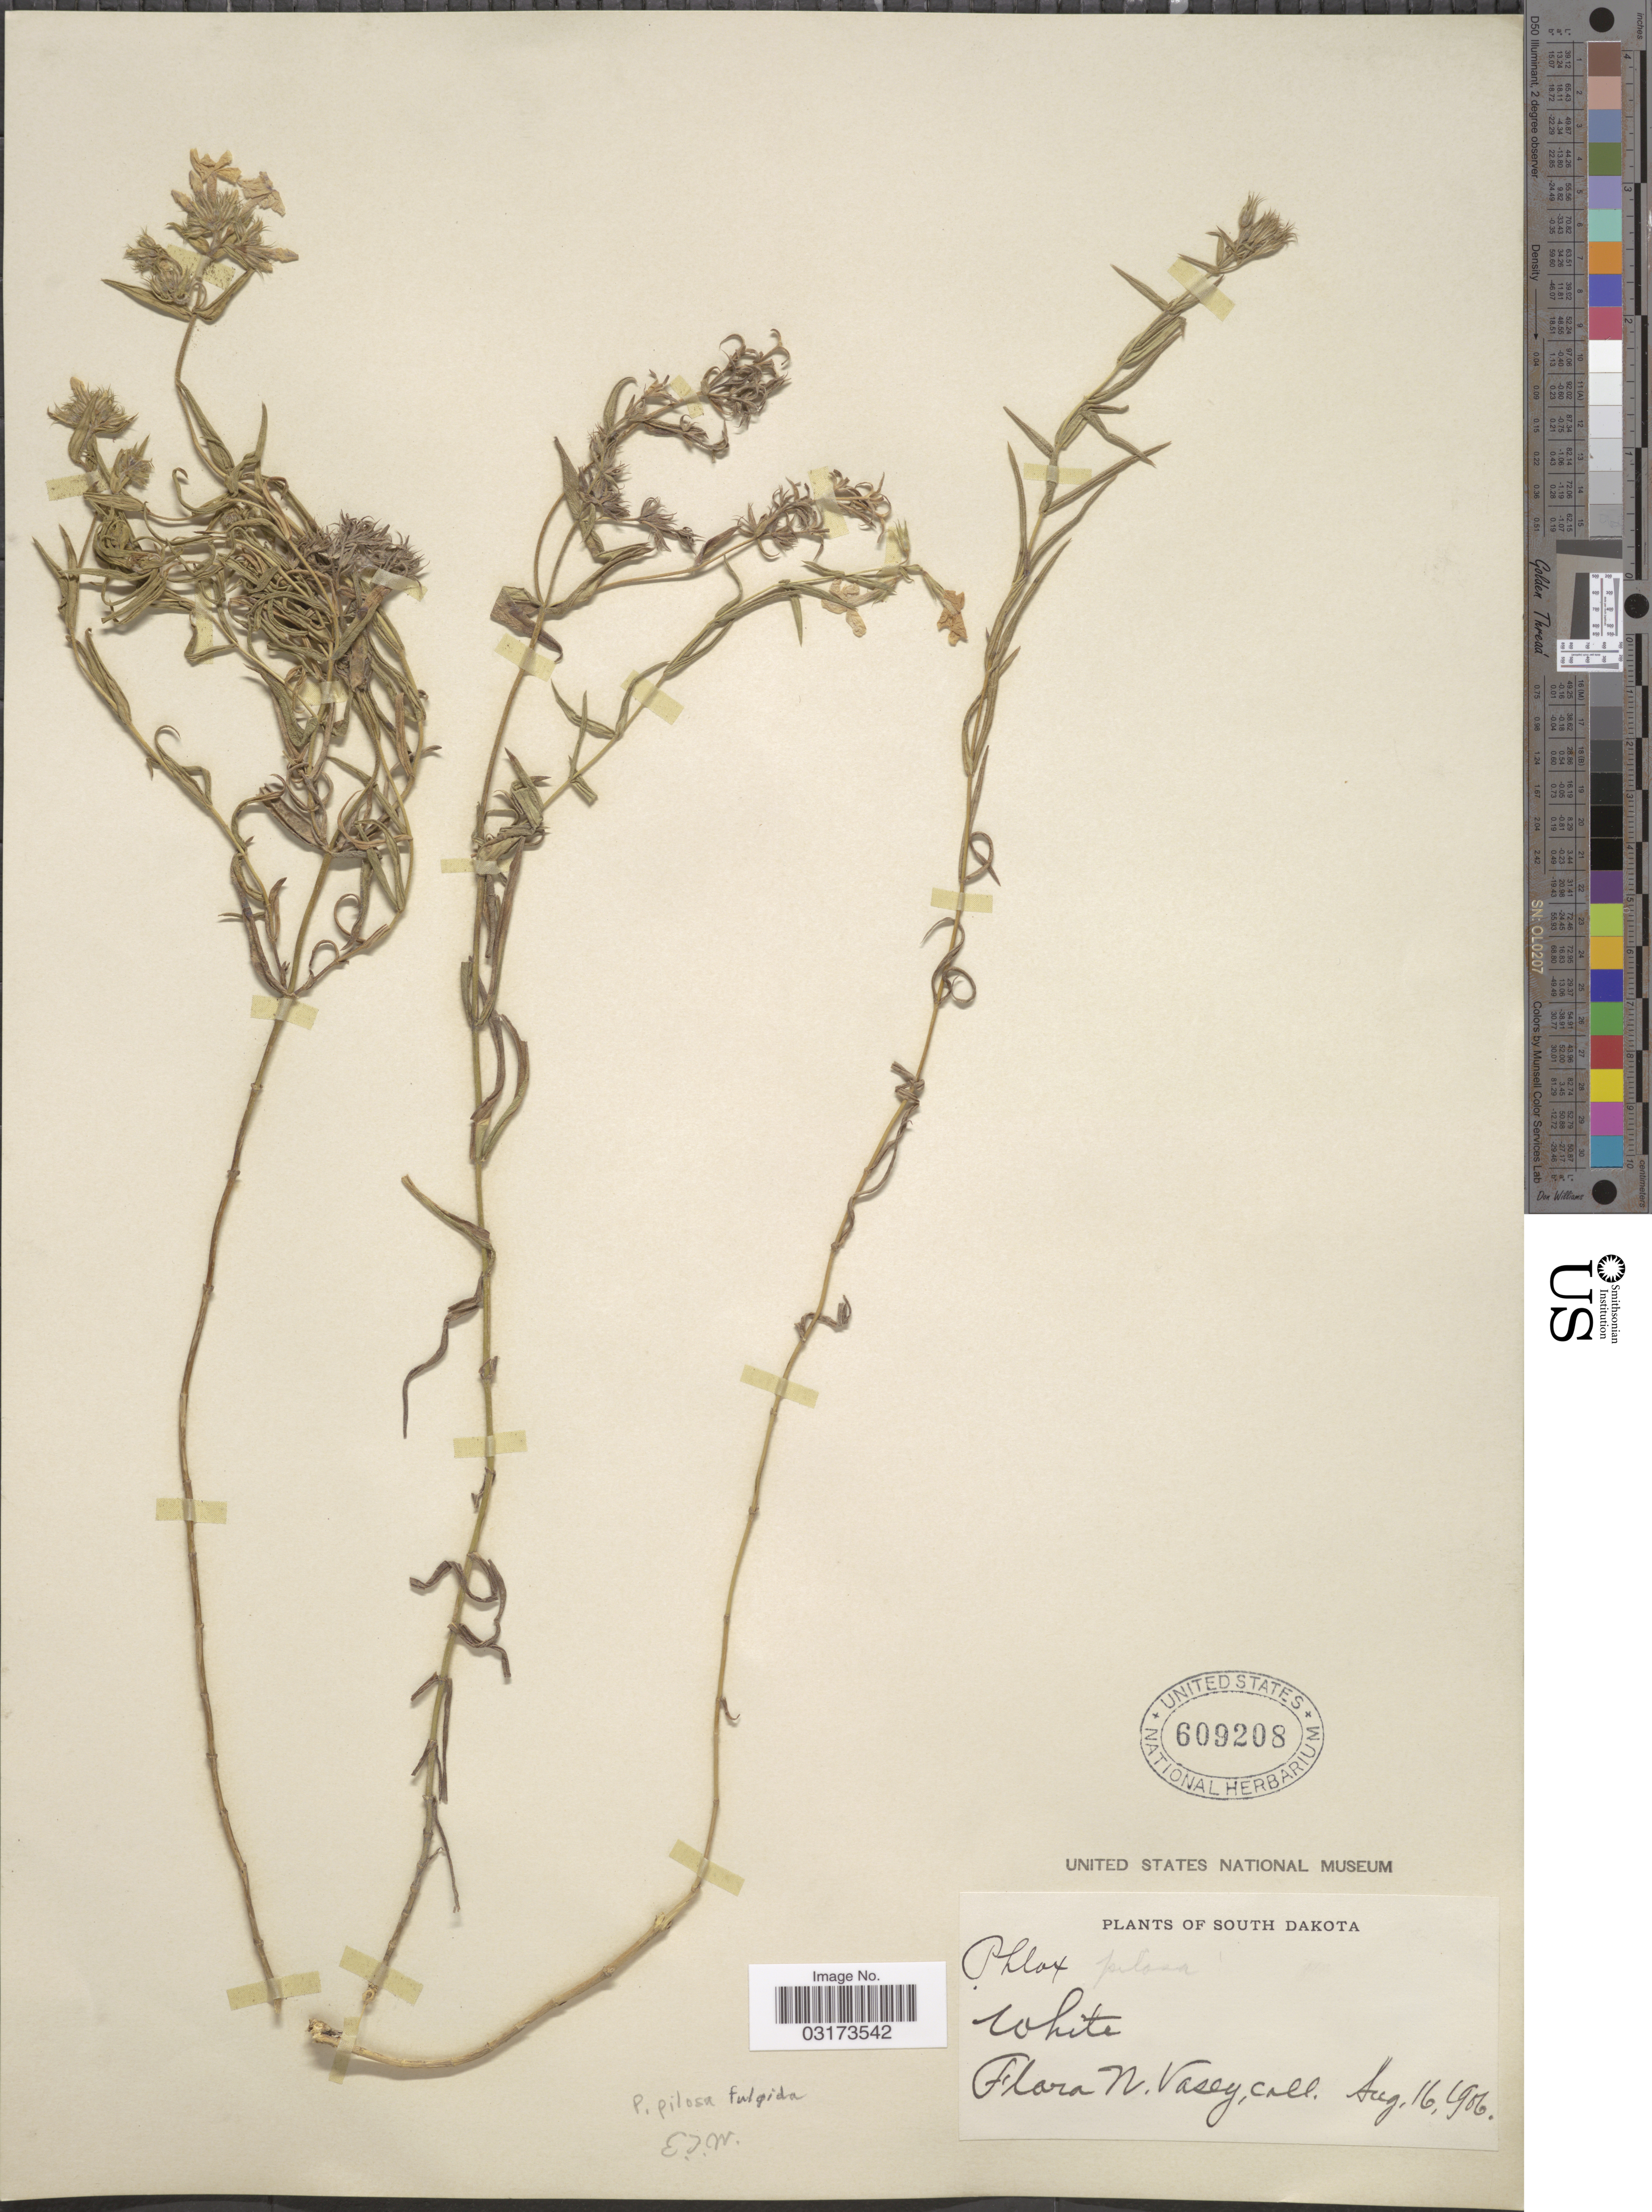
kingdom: Plantae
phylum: Tracheophyta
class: Magnoliopsida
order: Ericales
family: Polemoniaceae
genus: Phlox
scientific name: Phlox pilosa subsp. fulgida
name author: (Wherry) Wherry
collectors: F. N. Vasey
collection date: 1906-08-16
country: United States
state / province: South Dakota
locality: White.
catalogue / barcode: US 609208